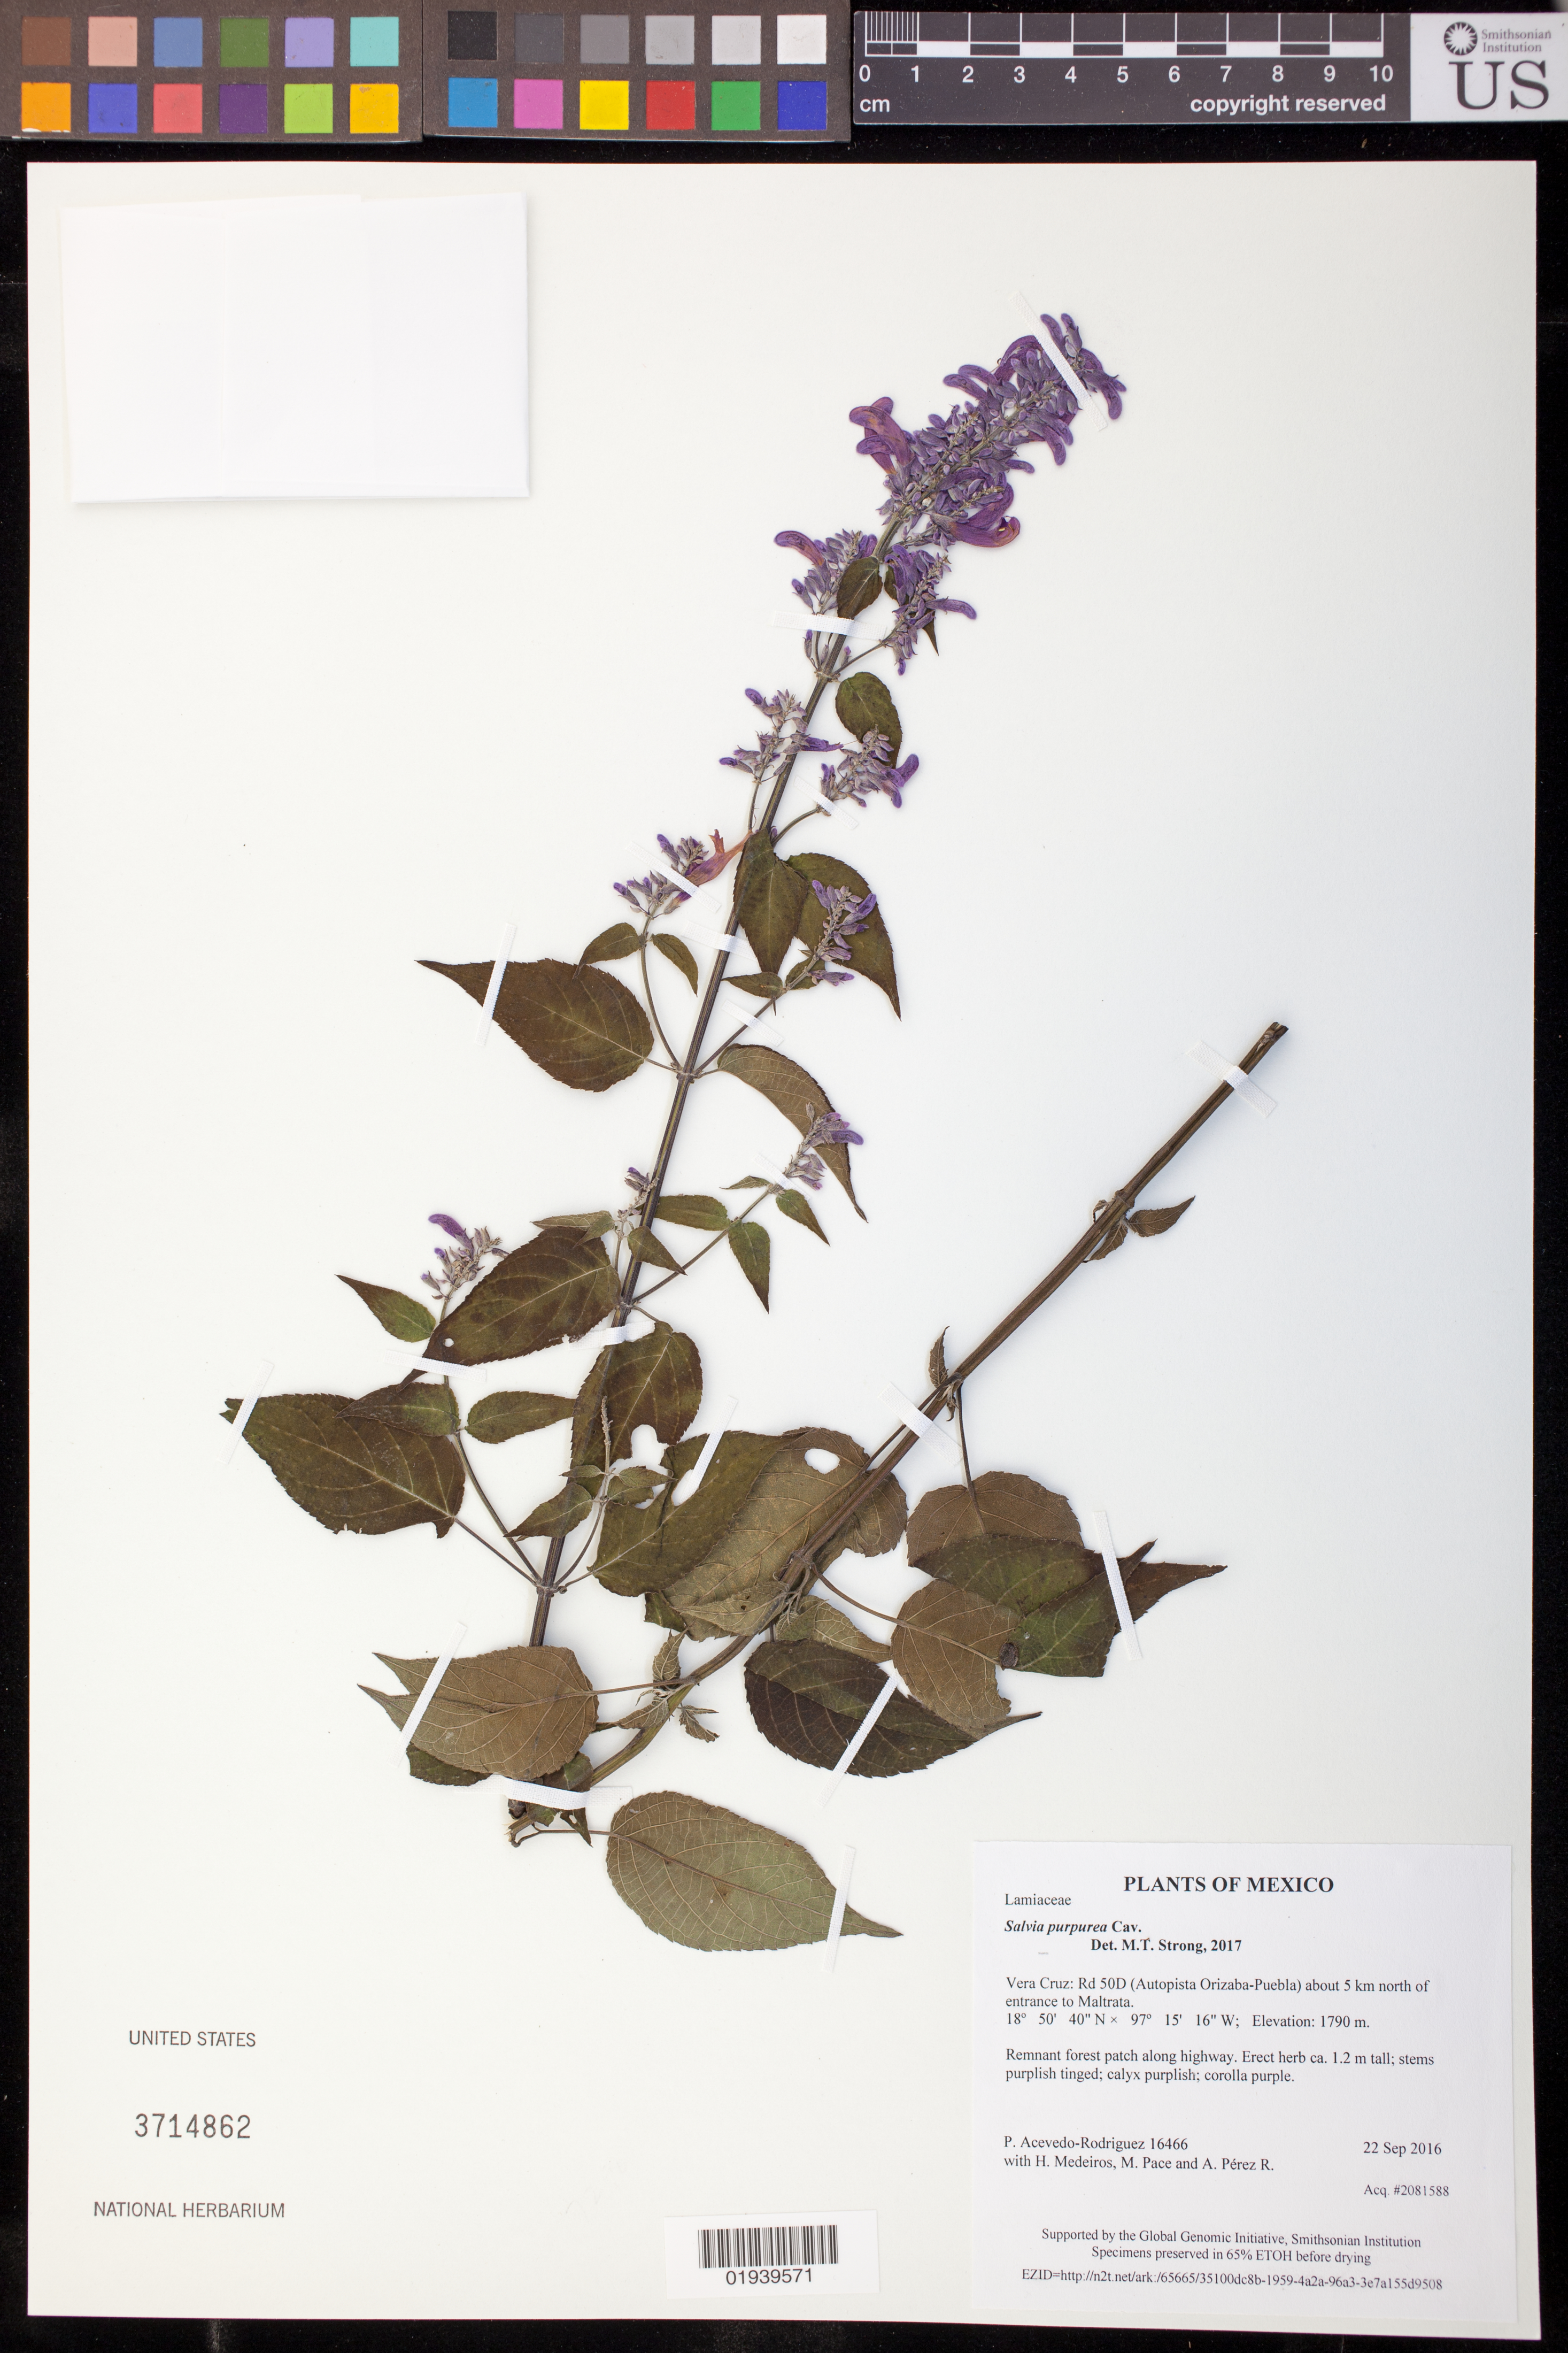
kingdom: Plantae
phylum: Tracheophyta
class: Magnoliopsida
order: Lamiales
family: Lamiaceae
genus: Salvia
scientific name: Salvia purpurea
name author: Cav.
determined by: Strong, M. T., (US), Smithsonian Institution - National Museum of Natural History (UNITED STATES)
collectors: P. Acevedo-Rodr., H. Medeiros, M. R. Pace & A. Pérez R.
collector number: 16466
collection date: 2016-09-22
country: Mexico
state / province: Veracruz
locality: Rd 50D (Autopista Orizaba-PPuebla) about 5 km north of entrance to Maltrata.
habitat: Remnant forest patch along highway.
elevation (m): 1790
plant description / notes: US, NY, K, MO, F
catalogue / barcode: US 3714862